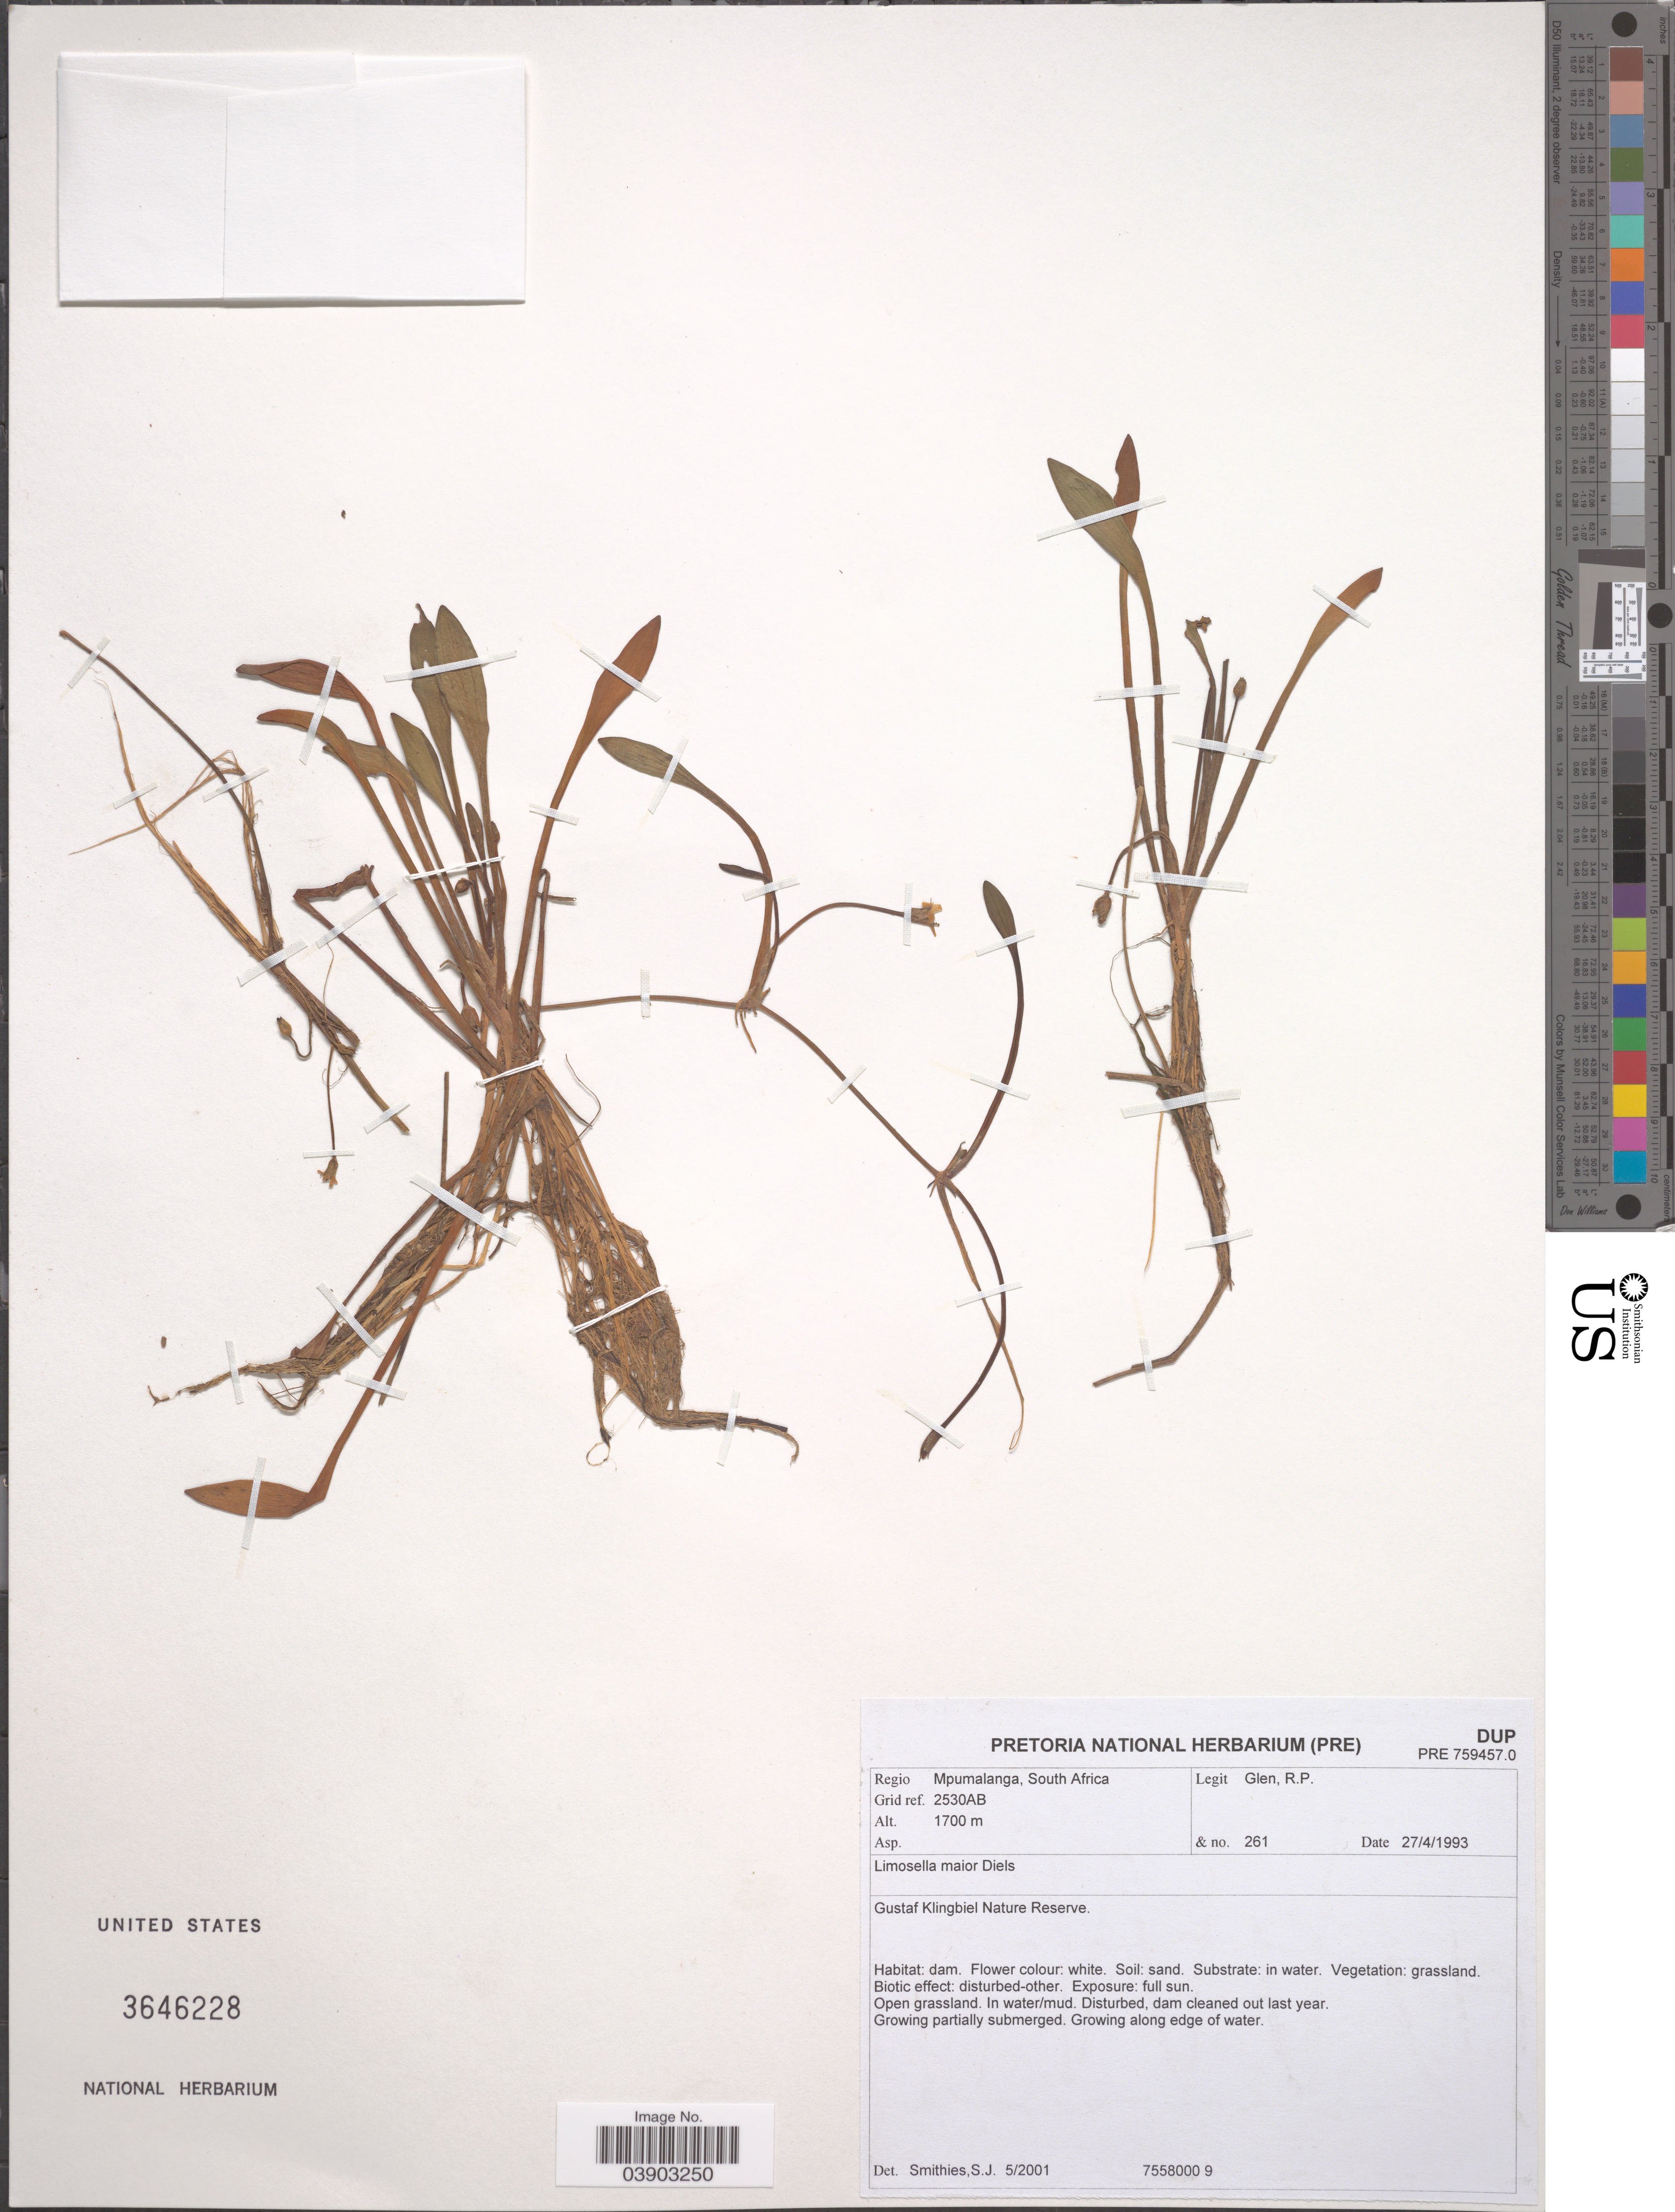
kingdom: Plantae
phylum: Tracheophyta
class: Magnoliopsida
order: Lamiales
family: Scrophulariaceae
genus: Limosella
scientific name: Limosella maior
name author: Diels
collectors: R. Glen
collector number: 261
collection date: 1993-04-27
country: South Africa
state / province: Mpumalanga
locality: Regio Mpumalanga. Grid ref. 2530AB. Gustaf Klingbiel Nature Reserve.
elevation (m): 1700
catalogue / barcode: US 3646228